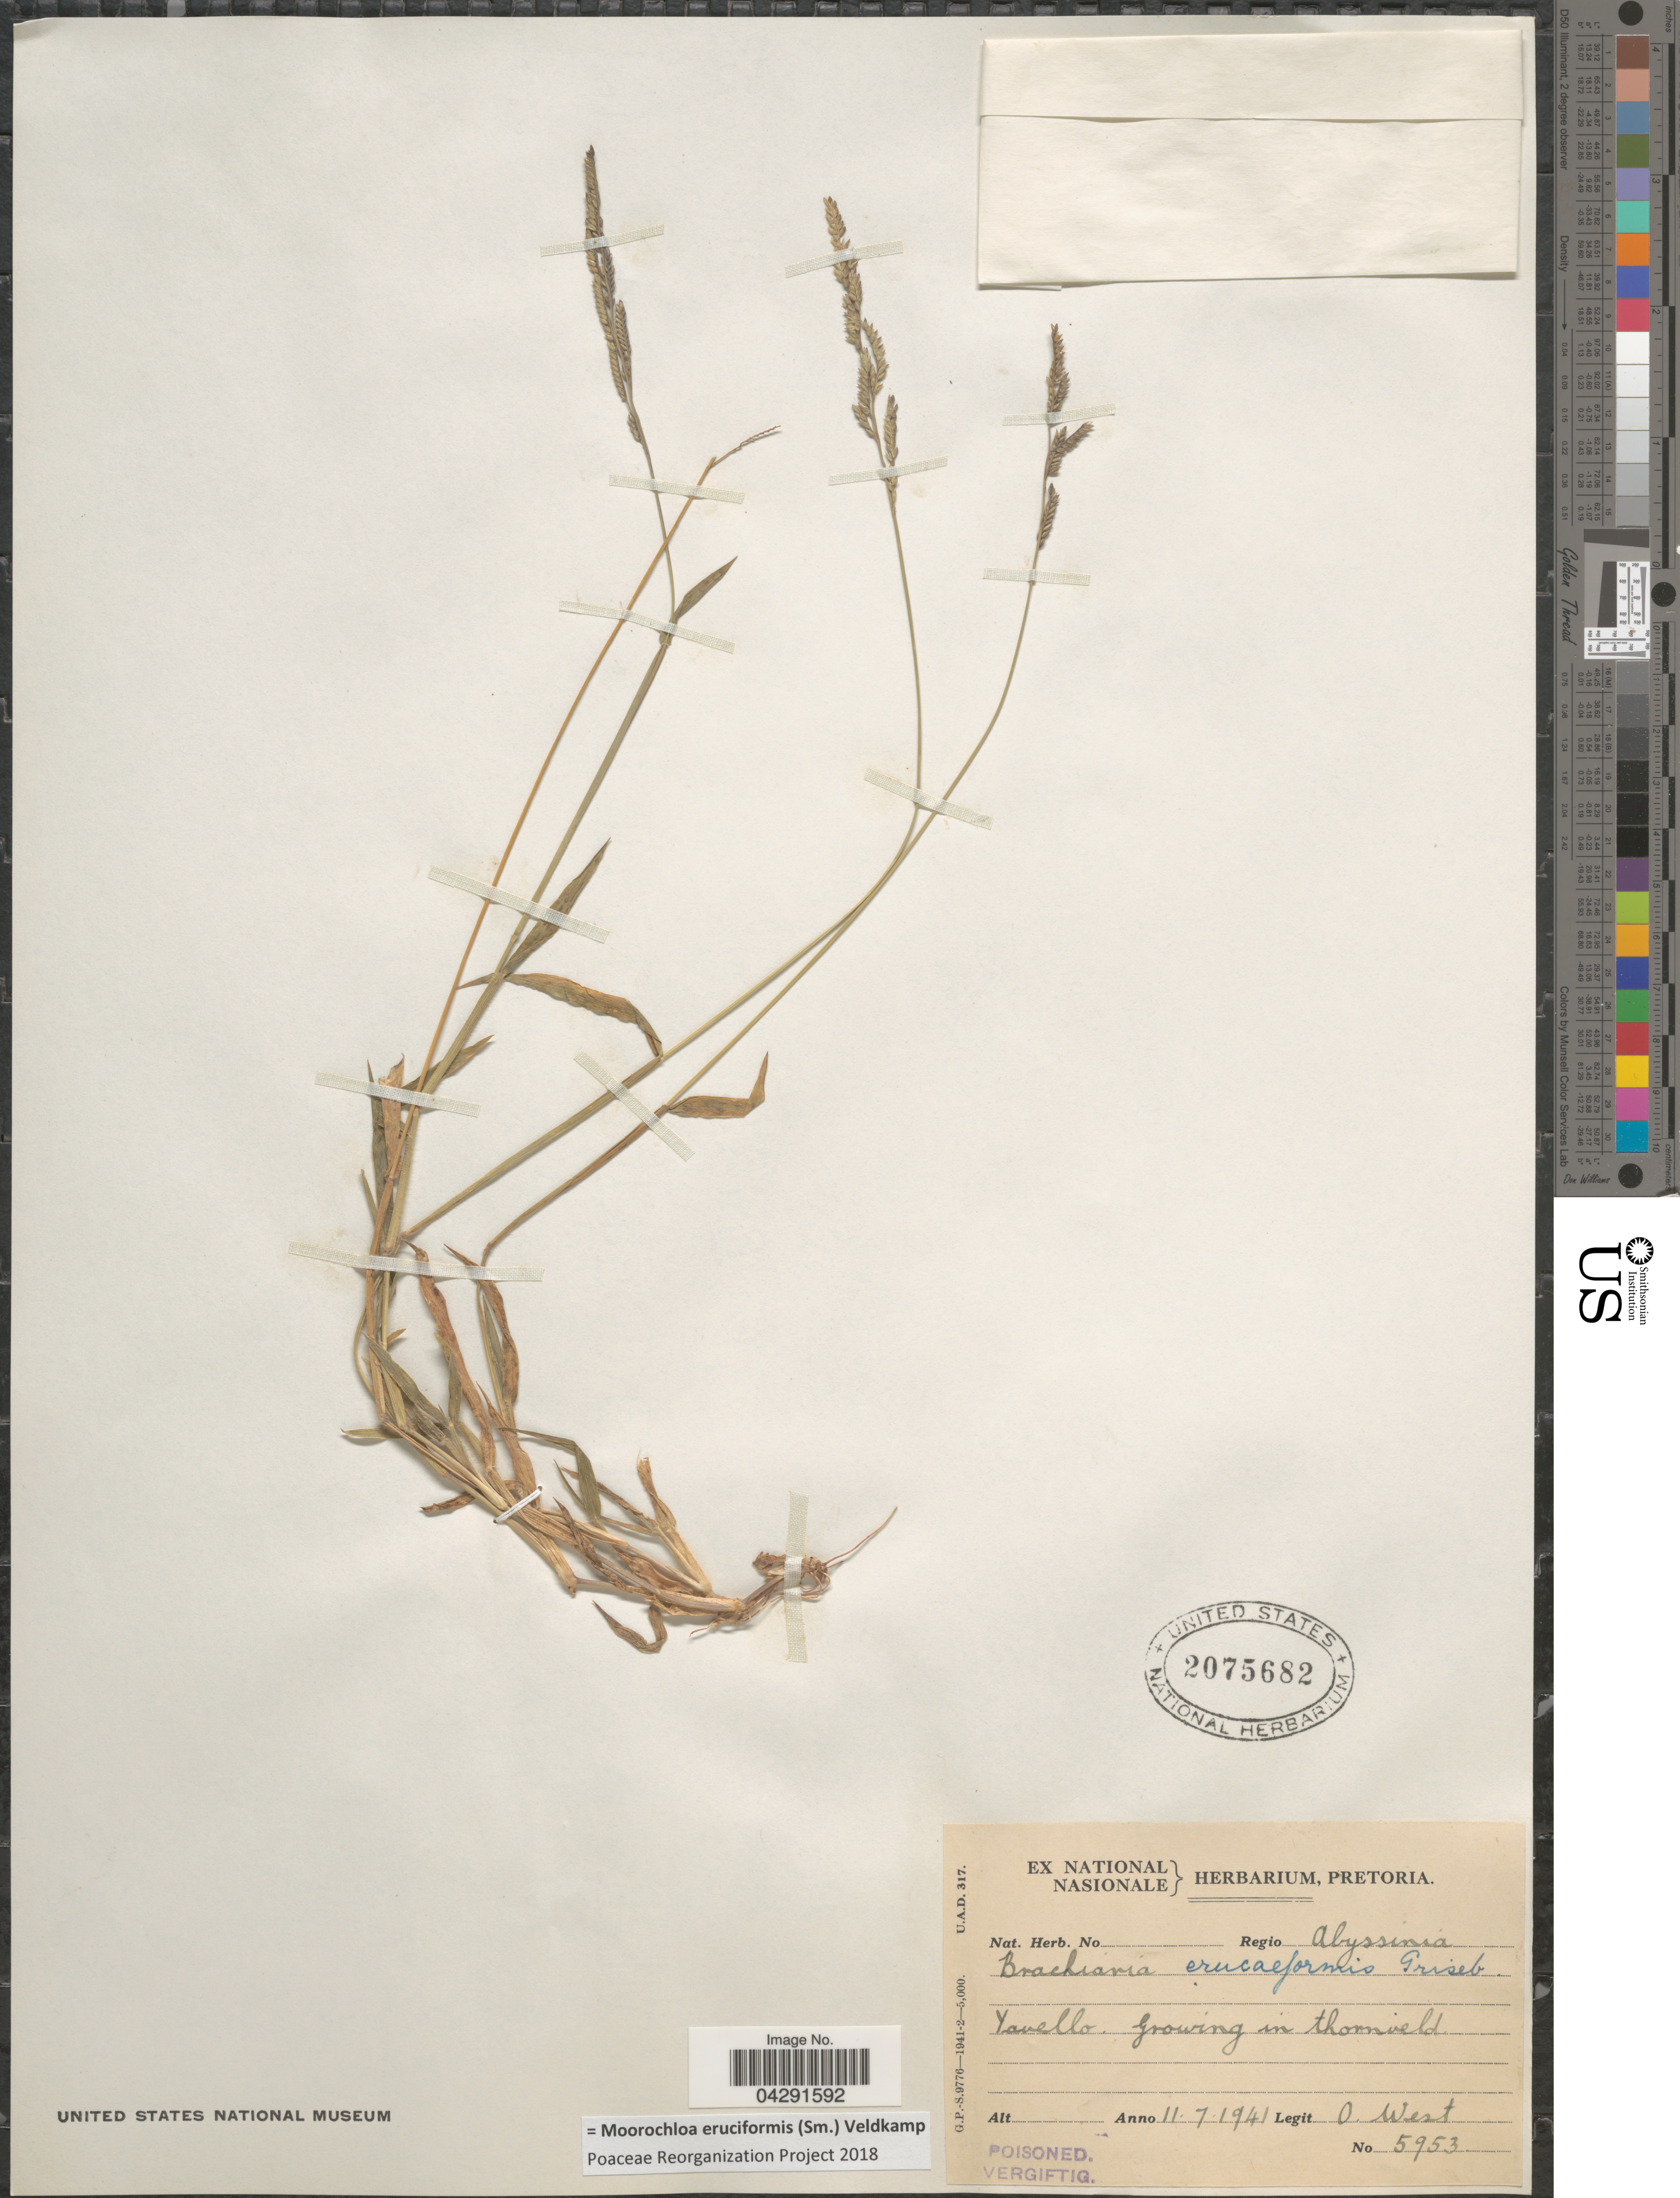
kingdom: Plantae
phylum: Tracheophyta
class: Liliopsida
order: Poales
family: Poaceae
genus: Moorochloa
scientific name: Moorochloa eruciformis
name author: (Sm.) Veldkamp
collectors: O. West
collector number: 5953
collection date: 1941-07-11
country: Ethiopia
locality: Regio Abyssinia. Yavello. In thornveld.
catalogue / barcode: US 2075682